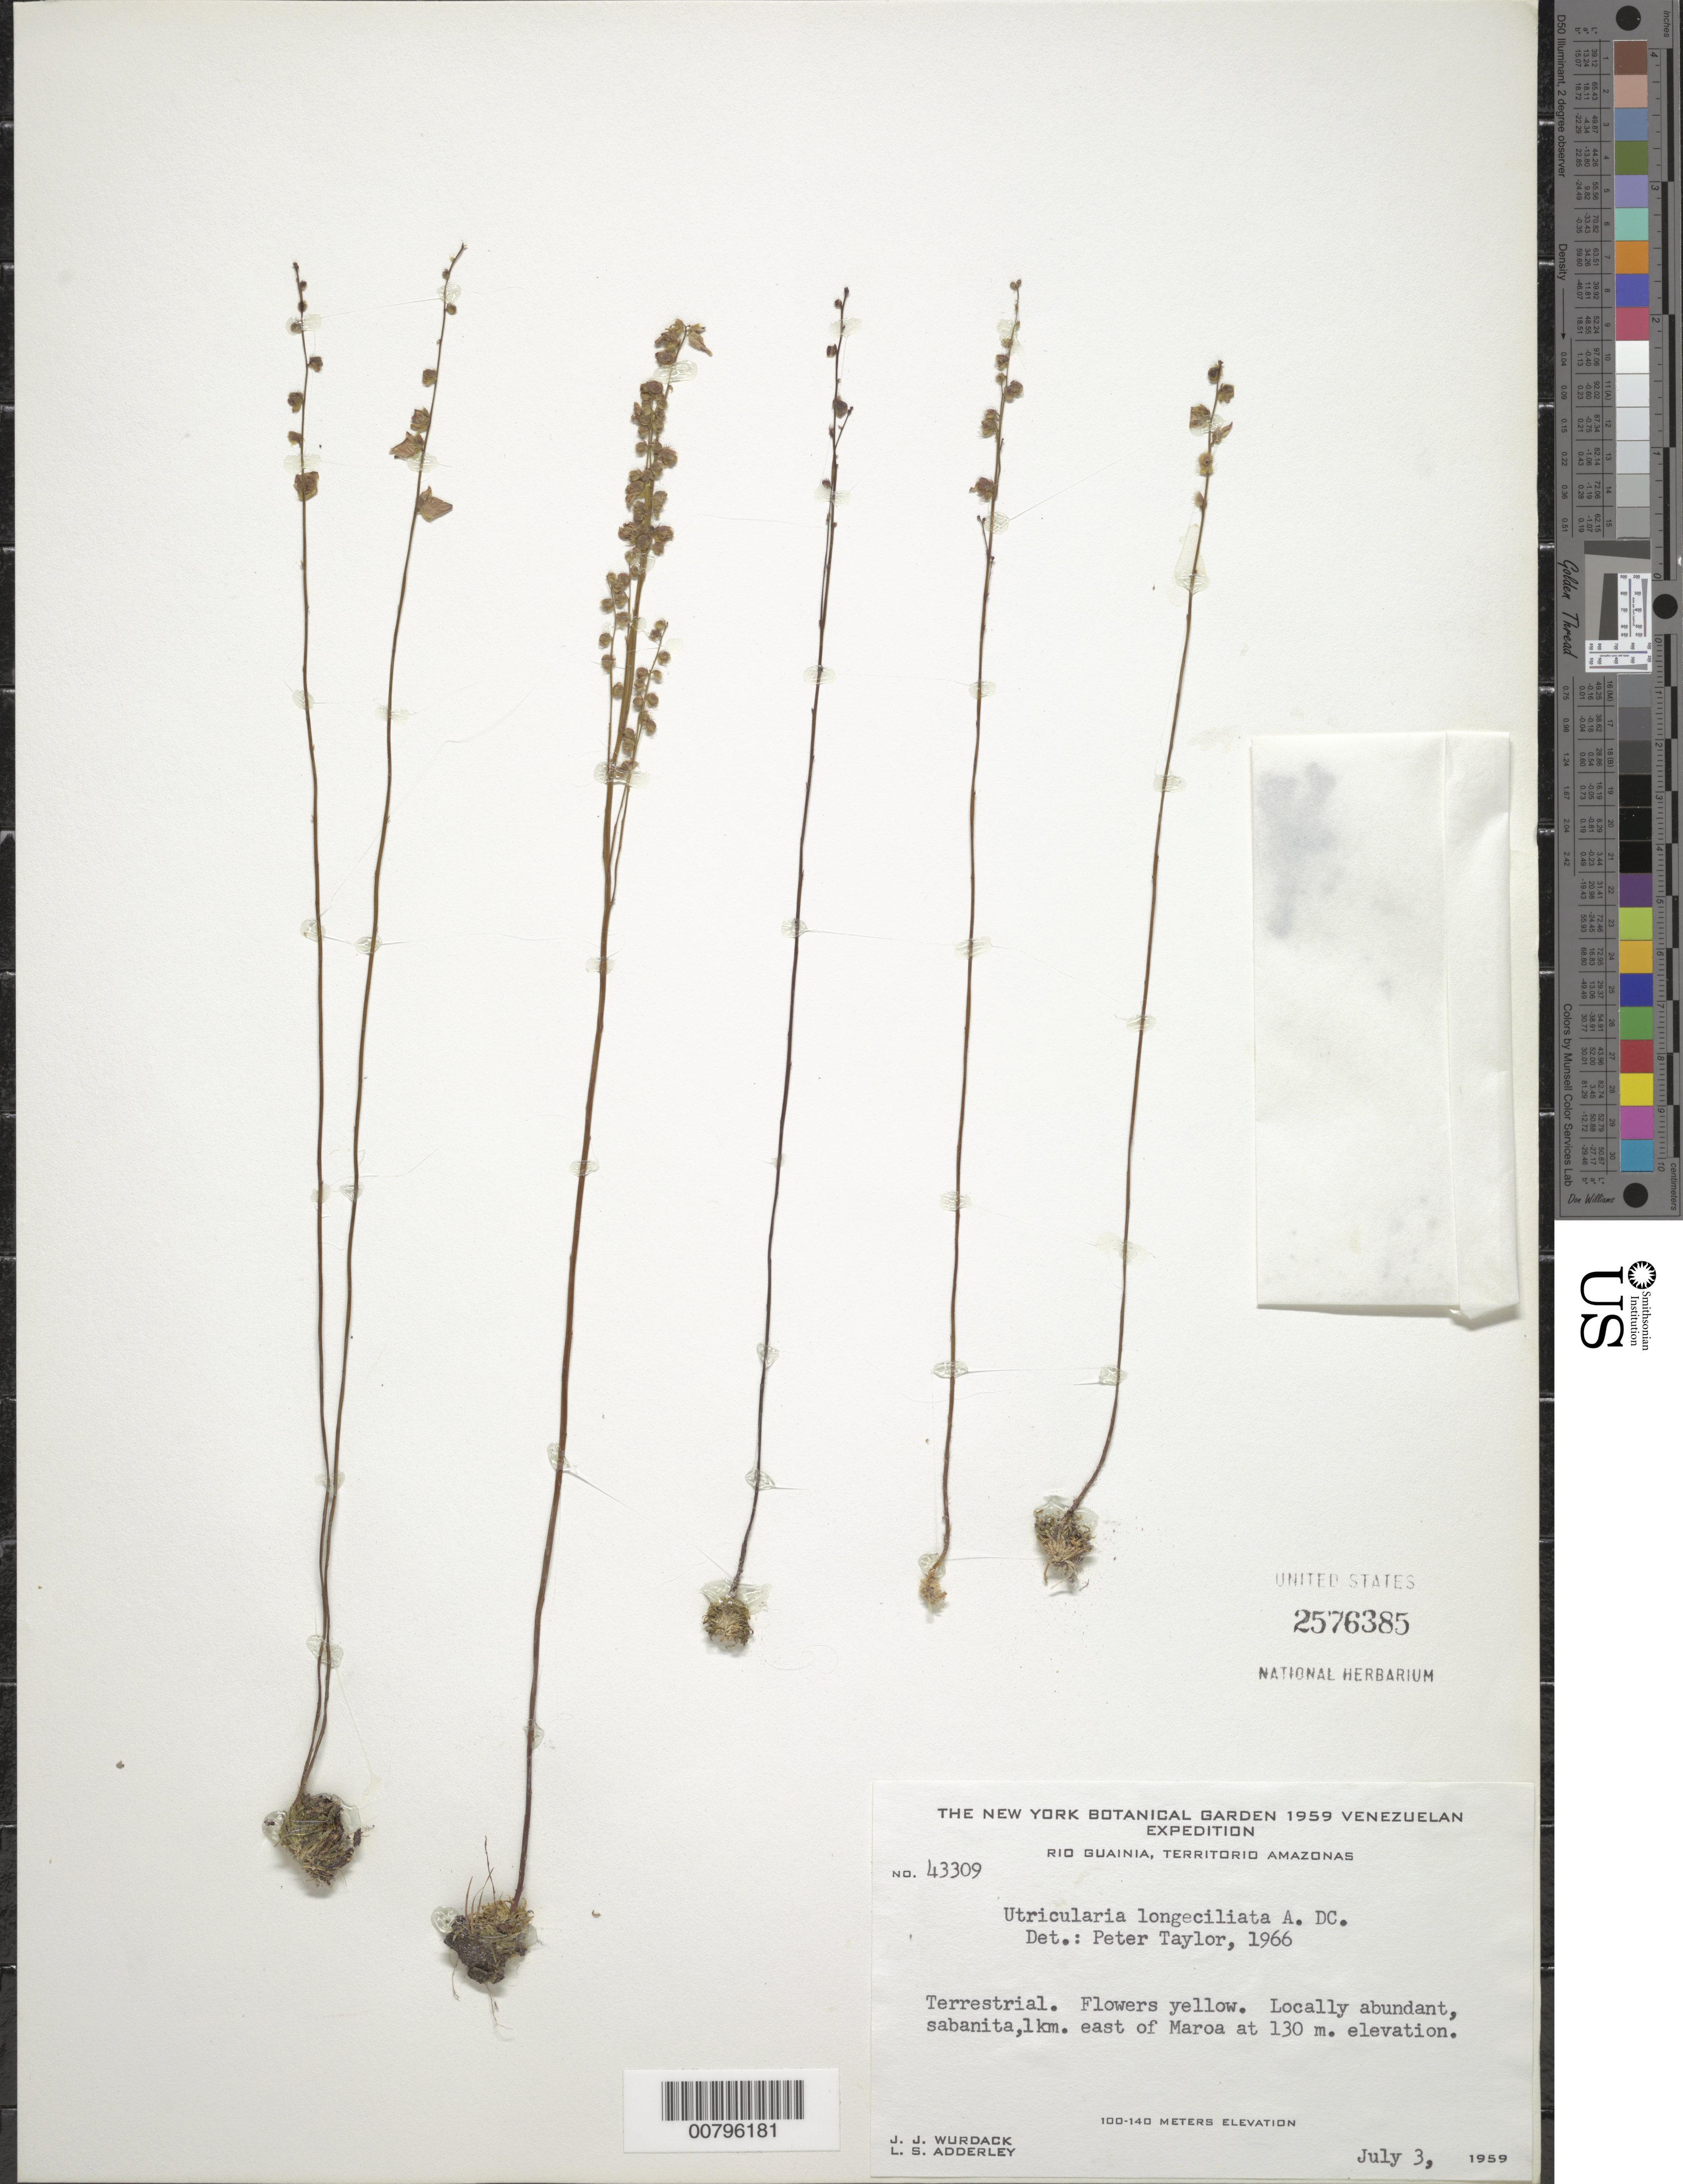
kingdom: Plantae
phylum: Tracheophyta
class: Magnoliopsida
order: Lamiales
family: Lentibulariaceae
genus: Utricularia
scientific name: Utricularia longeciliata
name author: A. DC.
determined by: Taylor, P.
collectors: J. J. Wurdack & L. S. Adderley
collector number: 43309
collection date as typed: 3-Jul-59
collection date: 1959-07-03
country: Venezuela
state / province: Amazonas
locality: Río Guainía, 1 km E of Maroa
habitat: Sabanita.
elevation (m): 130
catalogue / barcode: US 796181